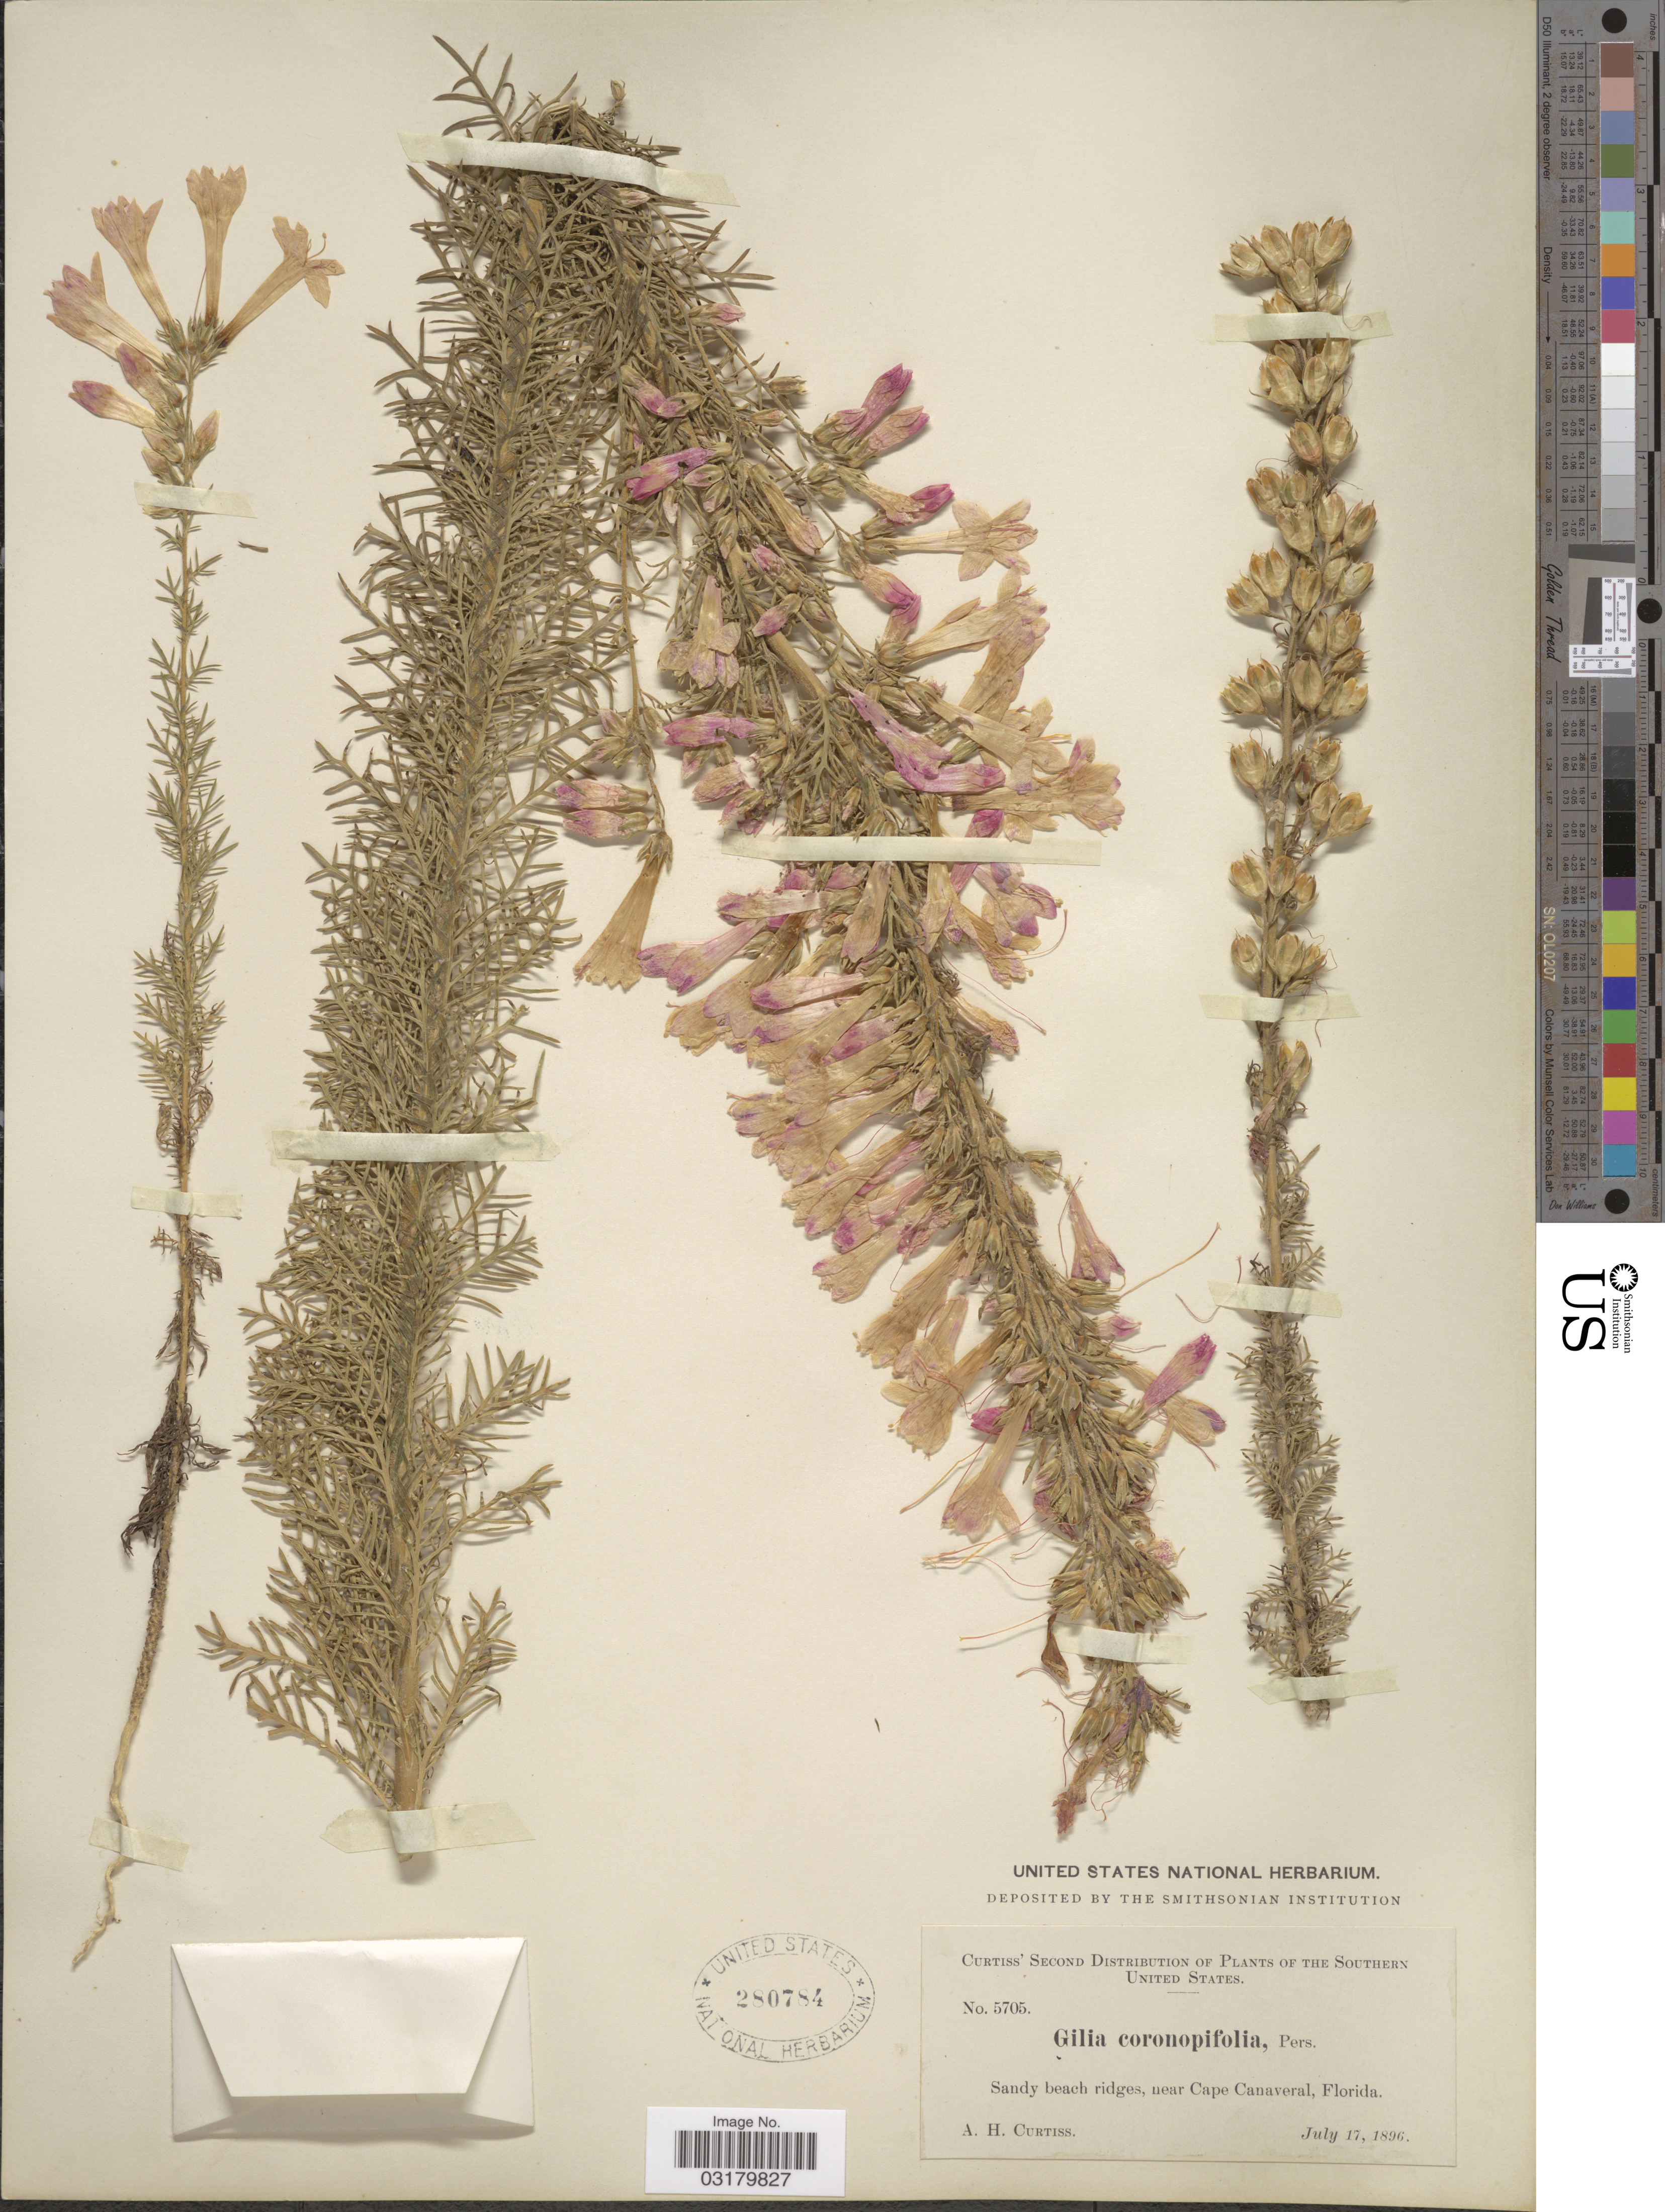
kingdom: Plantae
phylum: Tracheophyta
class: Magnoliopsida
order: Ericales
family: Polemoniaceae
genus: Ipomopsis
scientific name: Ipomopsis rubra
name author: (L.) Wherry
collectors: A. H. Curtiss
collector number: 5705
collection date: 1896-07-17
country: United States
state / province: Florida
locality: The Southern United States. Sandy beach ridges, near Cape Canaveral.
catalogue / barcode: US 280784